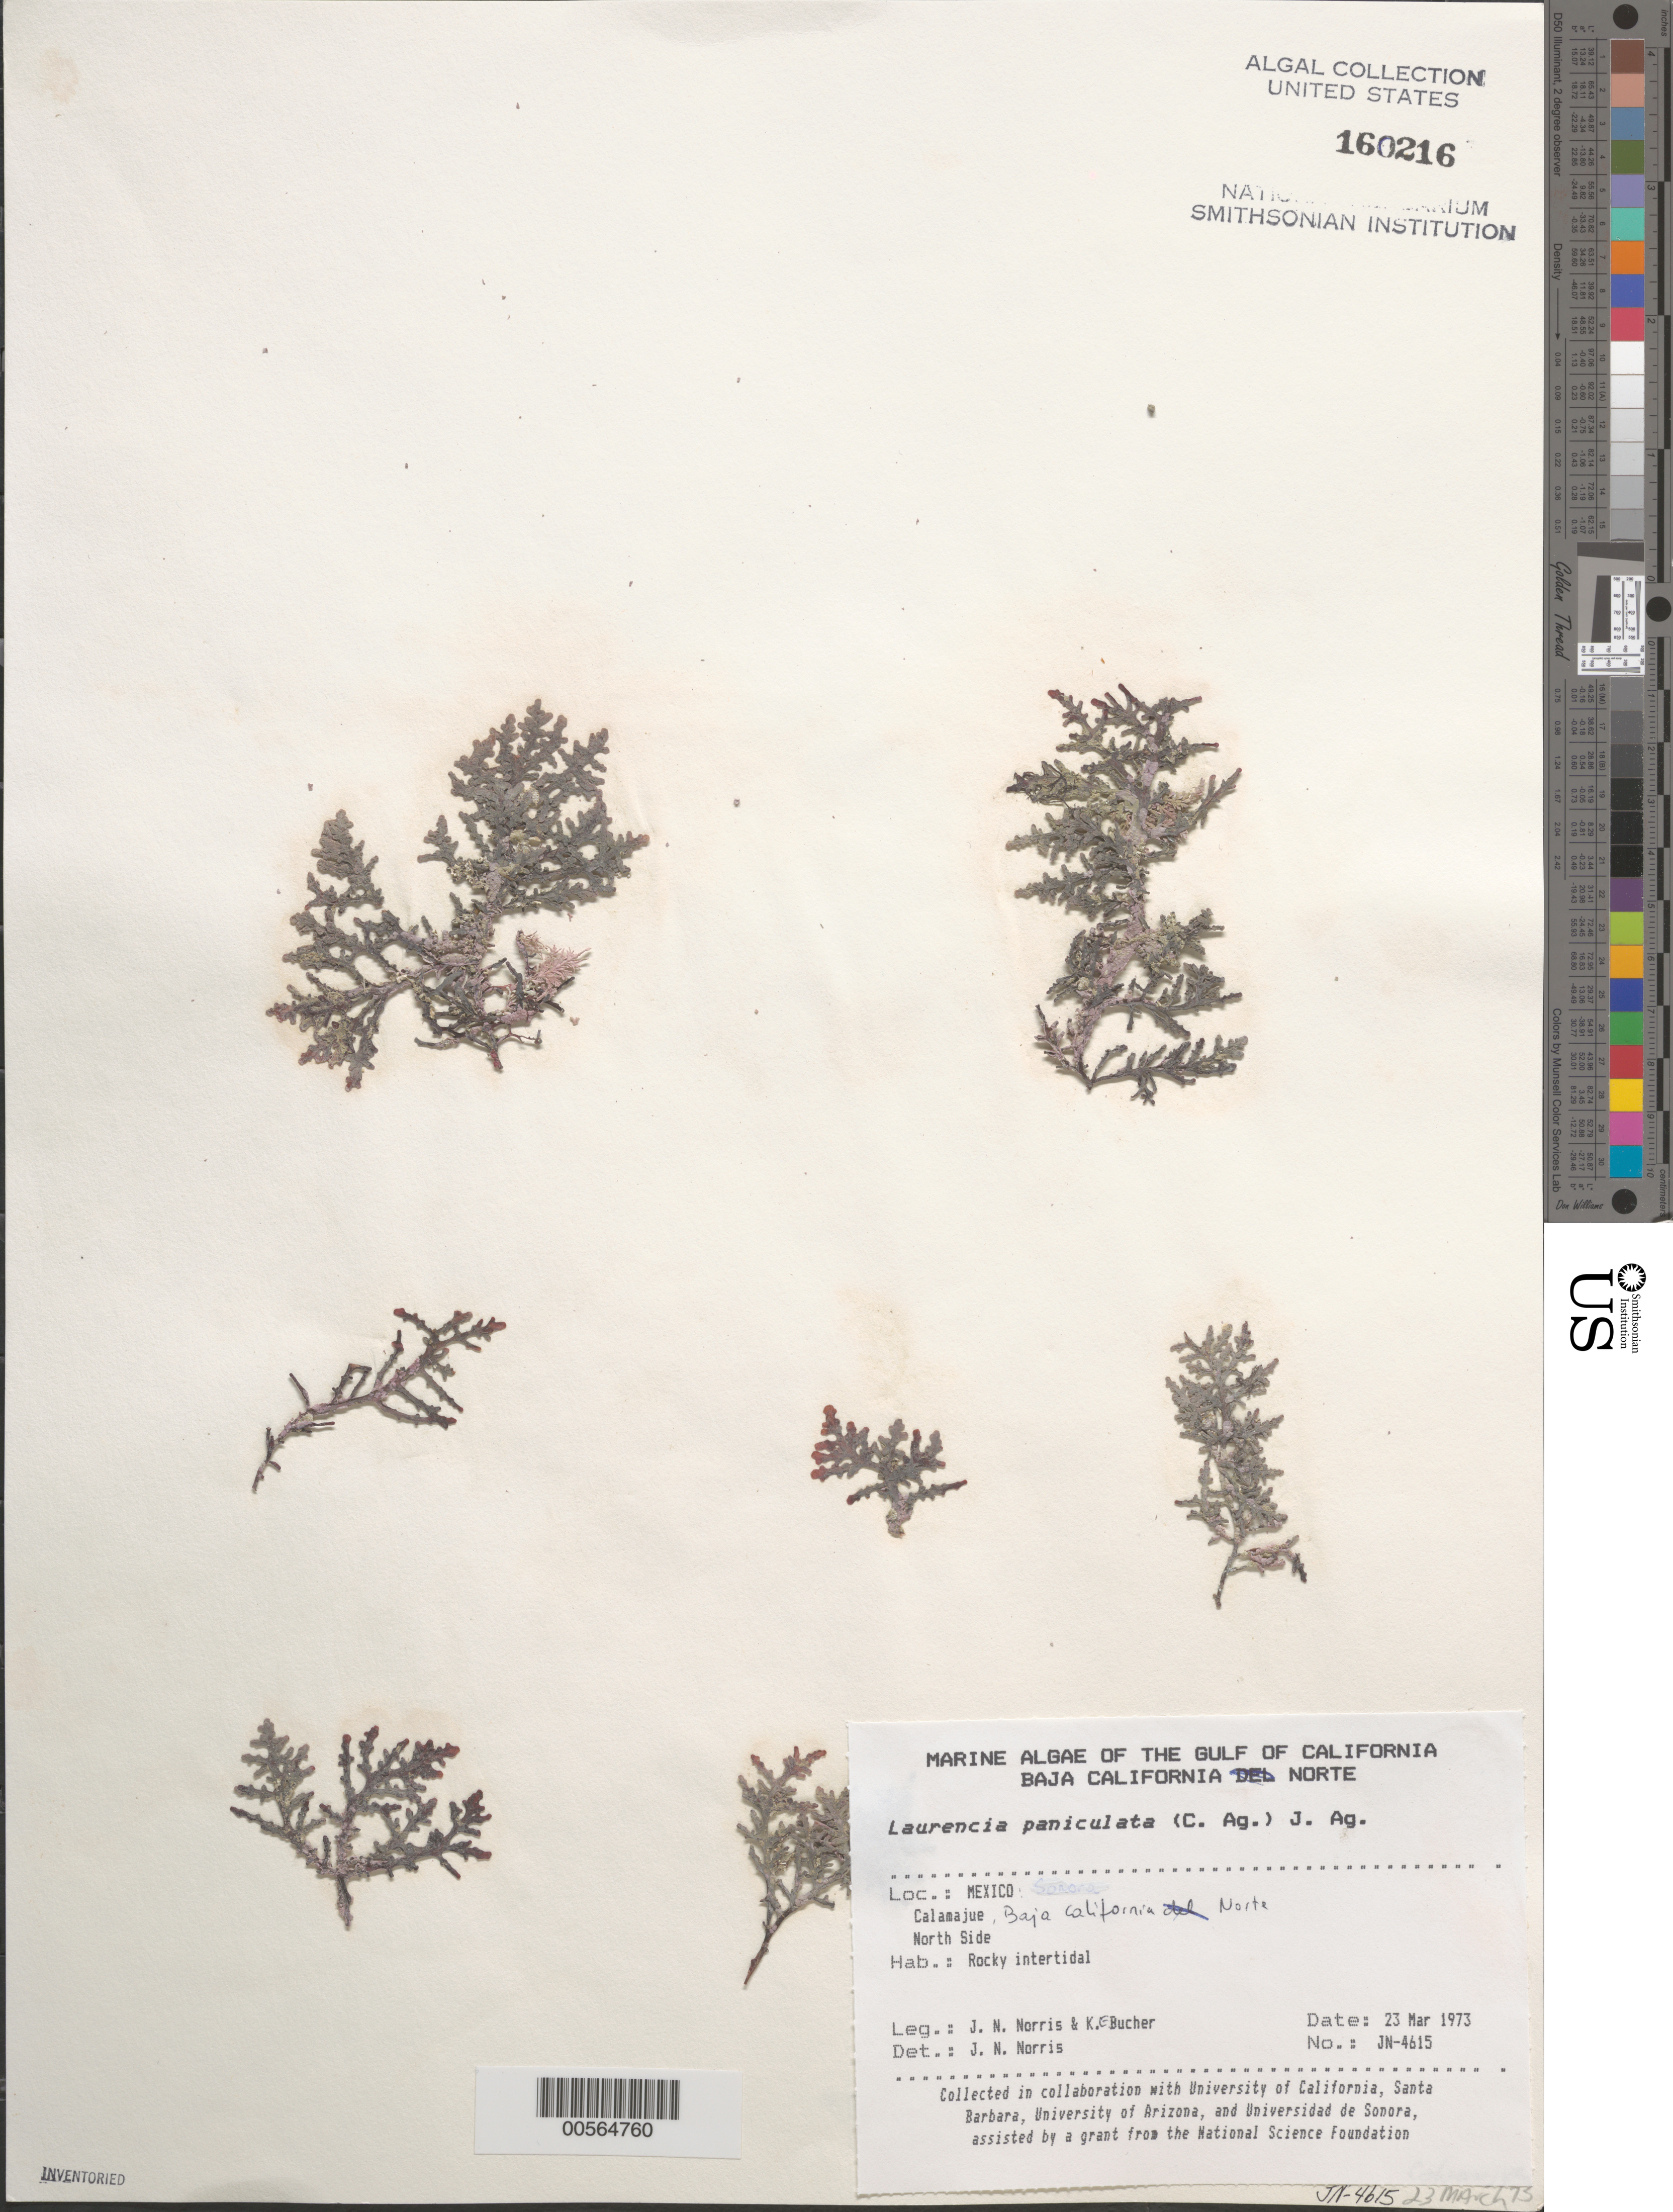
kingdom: Plantae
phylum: Rhodophyta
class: Florideophyceae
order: Ceramiales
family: Rhodomelaceae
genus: Palisada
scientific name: Palisada thuyoides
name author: (Kützing) Cassano et al.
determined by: Algae name updating Project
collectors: J. N. Norris & K. E. Bucher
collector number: JN-4615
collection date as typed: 23 Mar 1973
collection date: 1973-03-23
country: Mexico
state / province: Baja California Norte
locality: Calamajue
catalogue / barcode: US 160216